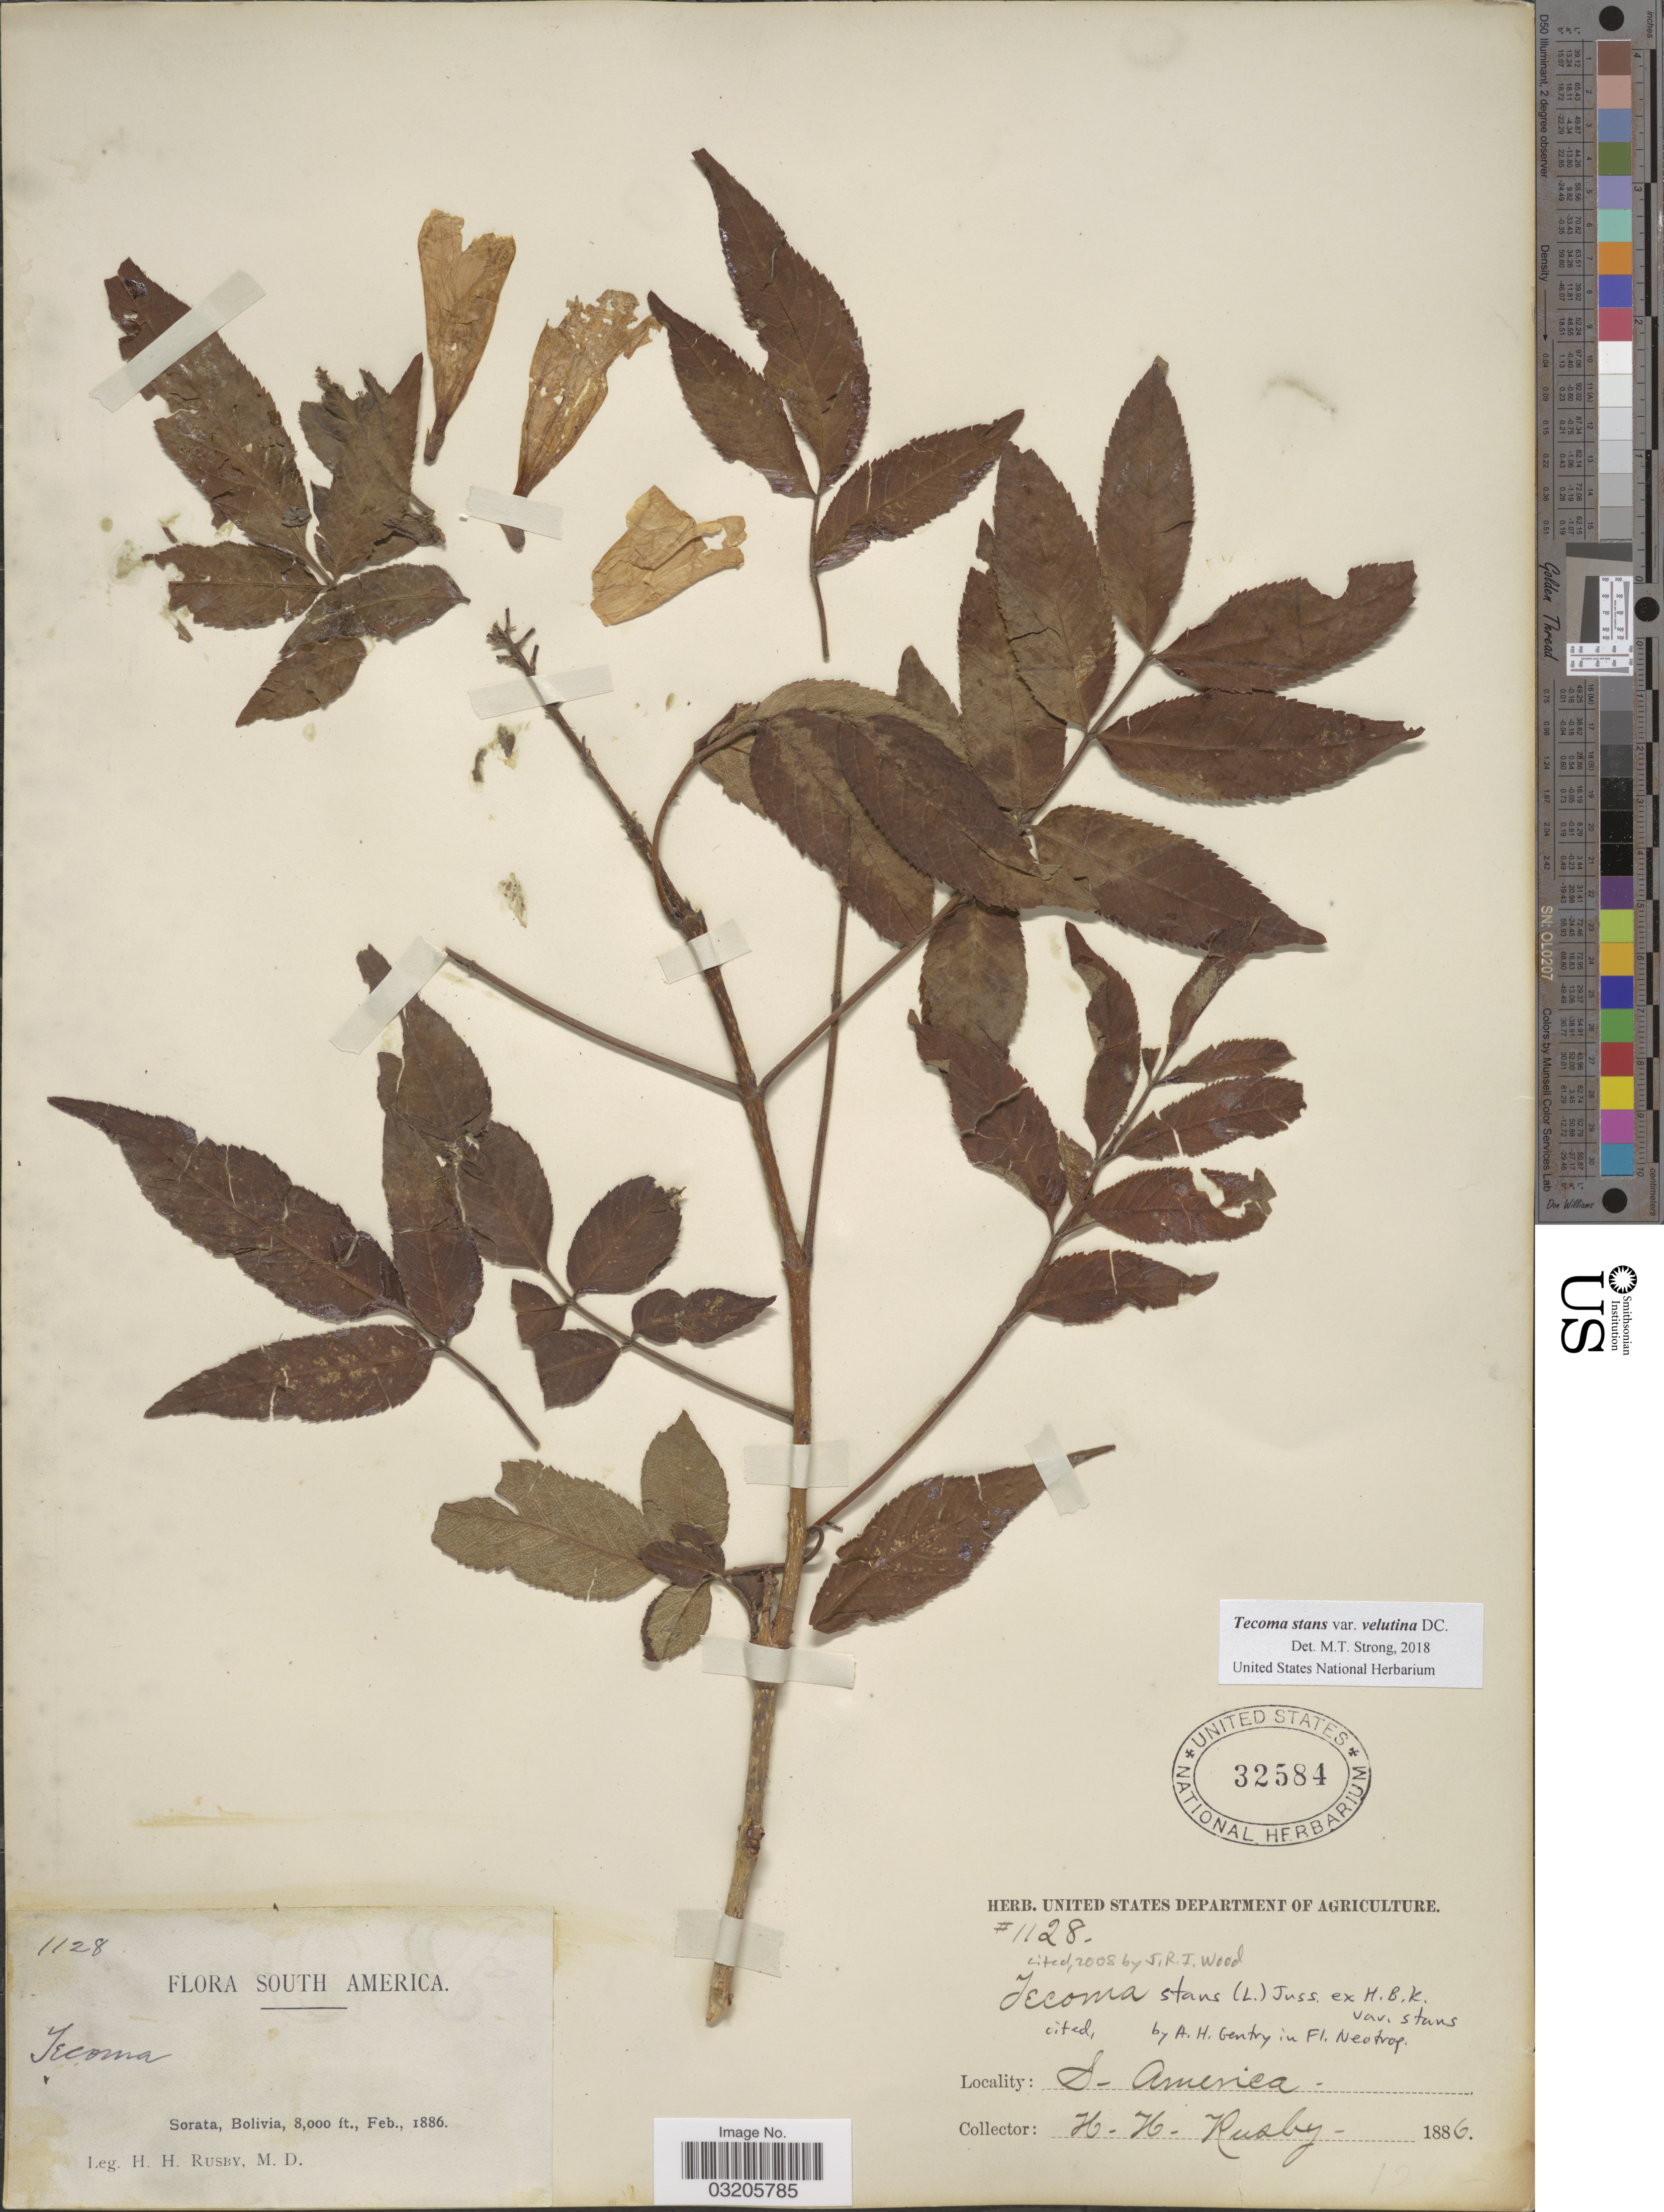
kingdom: Plantae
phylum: Tracheophyta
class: Magnoliopsida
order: Lamiales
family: Bignoniaceae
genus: Tecoma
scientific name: Tecoma stans var. velutina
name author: DC.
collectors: H. H. Rusby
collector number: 1128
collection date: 1886-02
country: Bolivia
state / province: La Páz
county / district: Larecaja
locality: Sorata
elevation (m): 2438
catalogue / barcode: US 32584